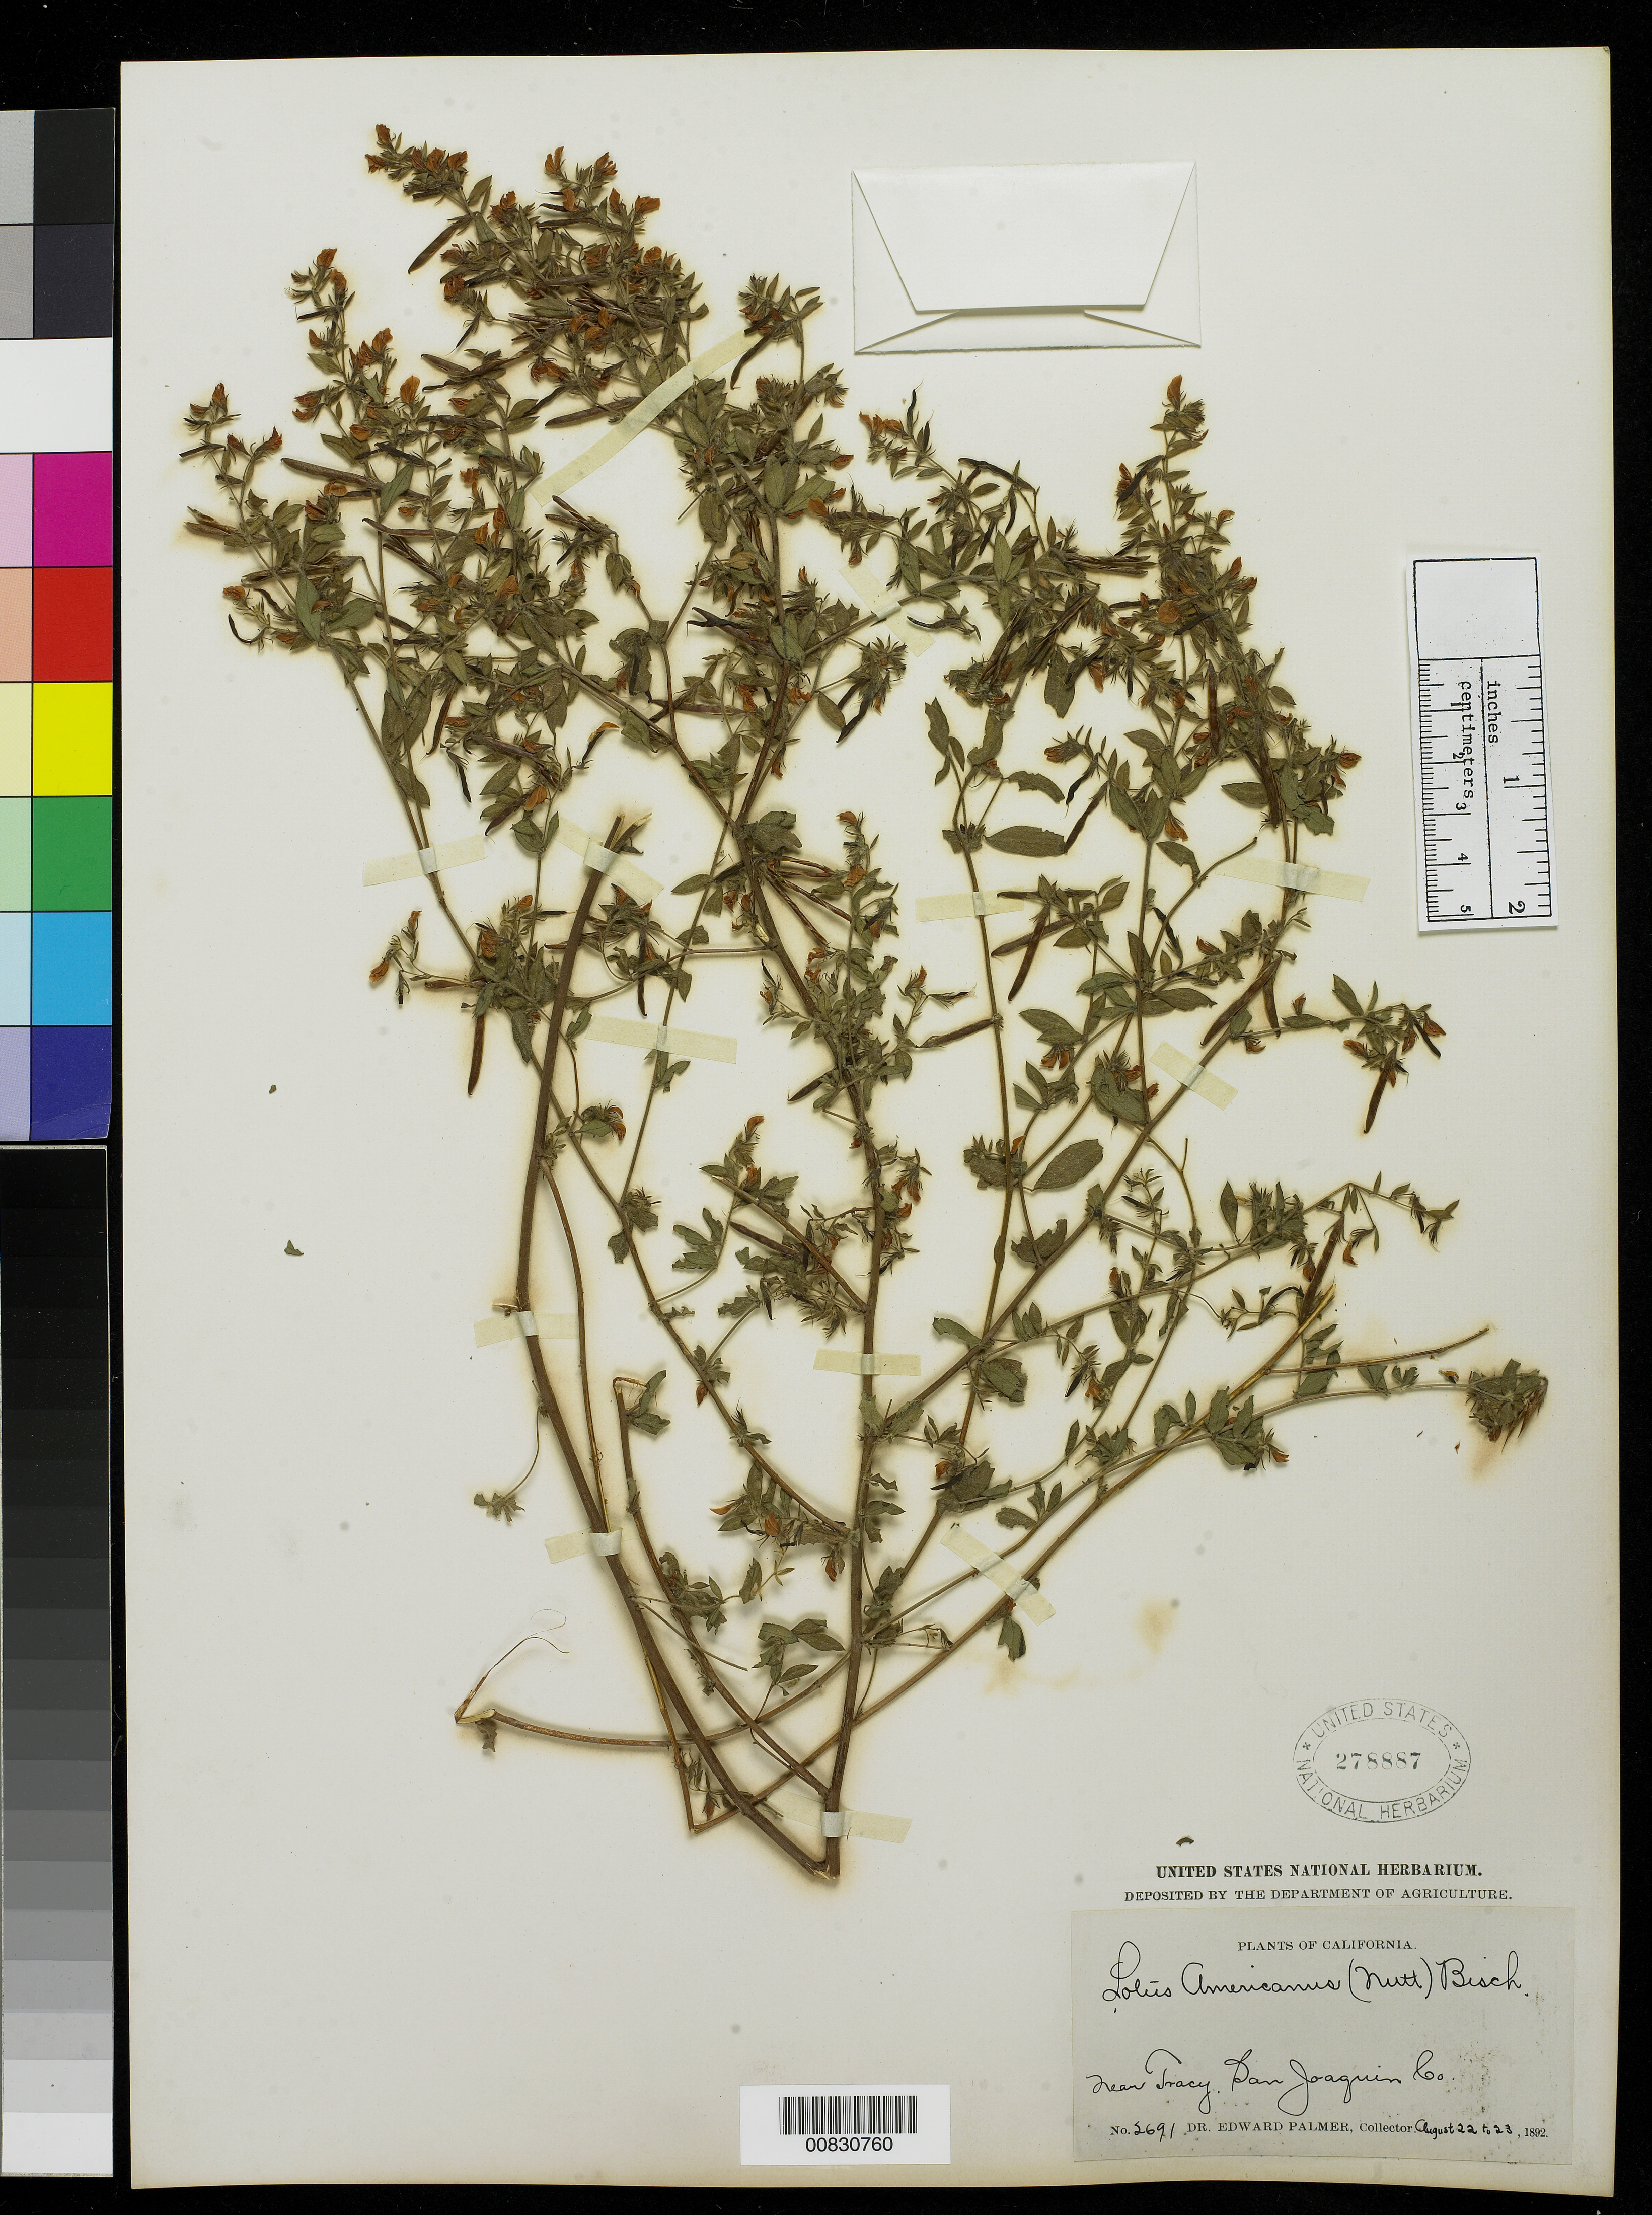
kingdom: Plantae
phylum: Tracheophyta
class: Magnoliopsida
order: Fabales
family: Fabaceae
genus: Acmispon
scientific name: Acmispon americanus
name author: (Nutt.) Rydb.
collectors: E. Palmer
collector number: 2691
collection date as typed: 22 Aug 1892 to 23 Aug 1892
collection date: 1892-08-22/1892-08-23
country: United States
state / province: California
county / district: San Joaquin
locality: Near Tracy, San Joaquin County, California.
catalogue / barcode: US 278887